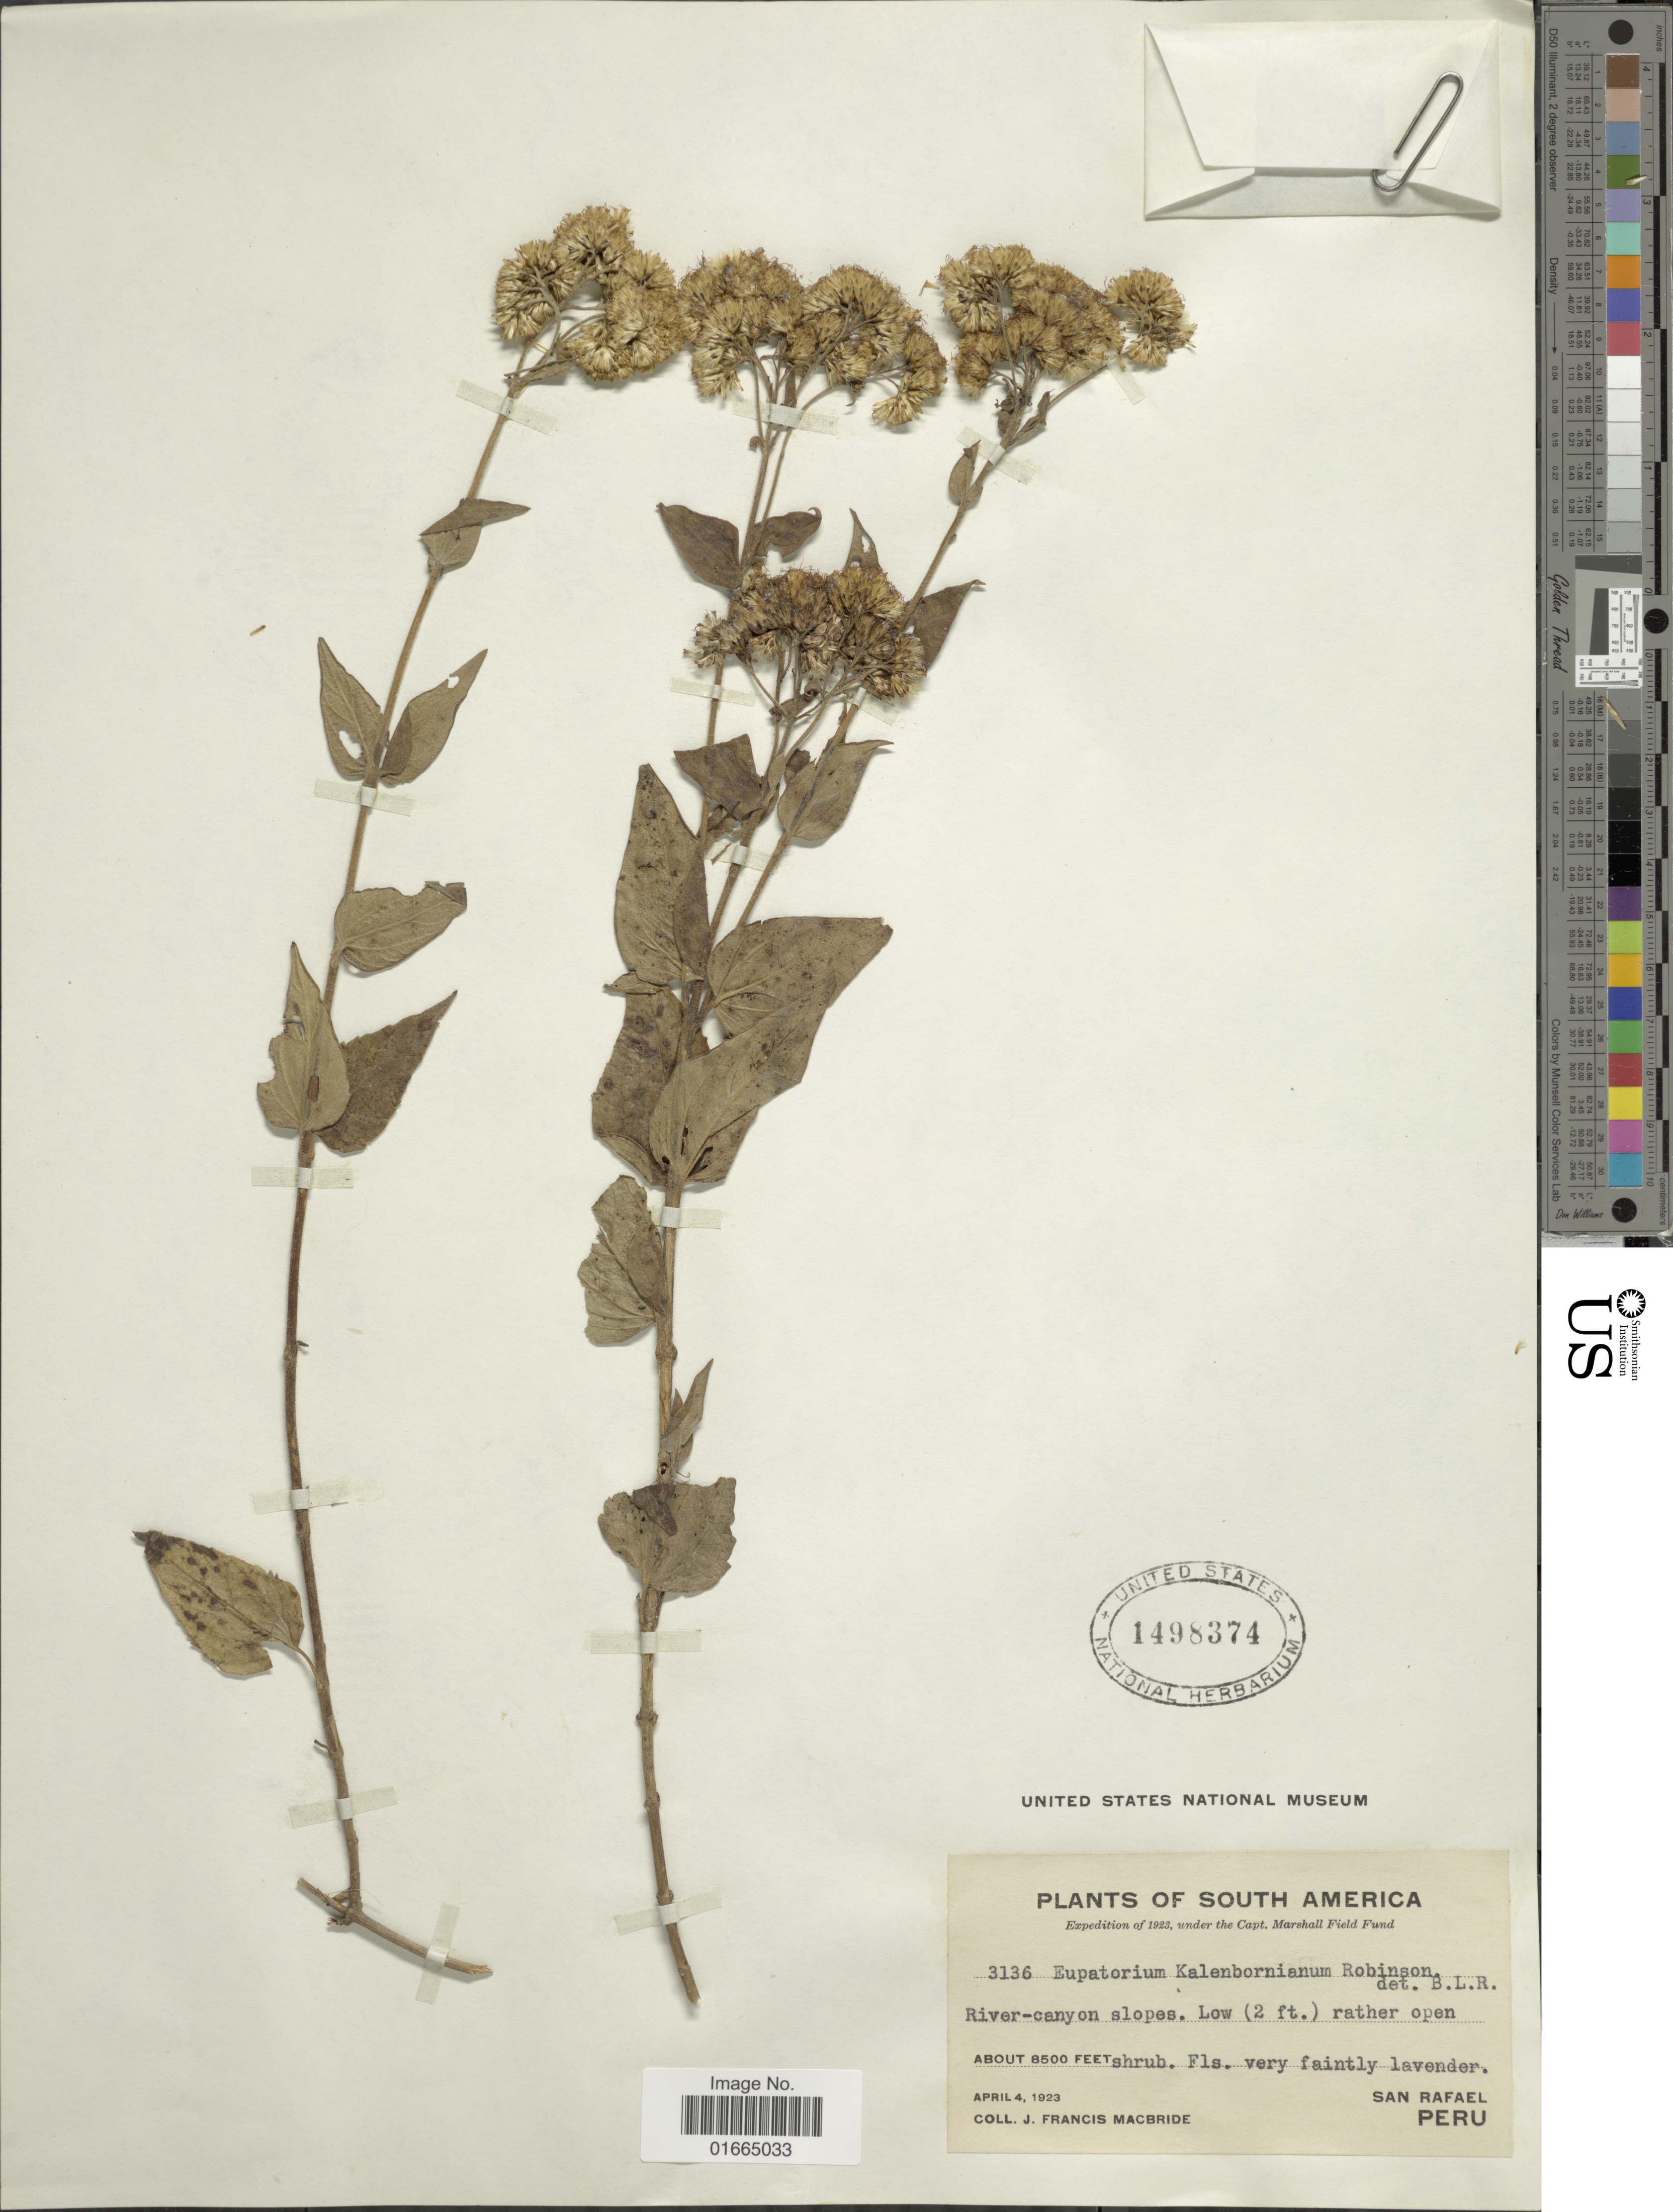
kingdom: Plantae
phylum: Tracheophyta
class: Magnoliopsida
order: Asterales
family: Asteraceae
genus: Cronquistianthus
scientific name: Cronquistianthus kalenbornianus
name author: (B.L. Rob.) R.M. King & H. Rob.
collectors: J. F. Macbride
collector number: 3136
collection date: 1923-04-04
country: Peru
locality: San Rafael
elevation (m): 2591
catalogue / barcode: US 1498374